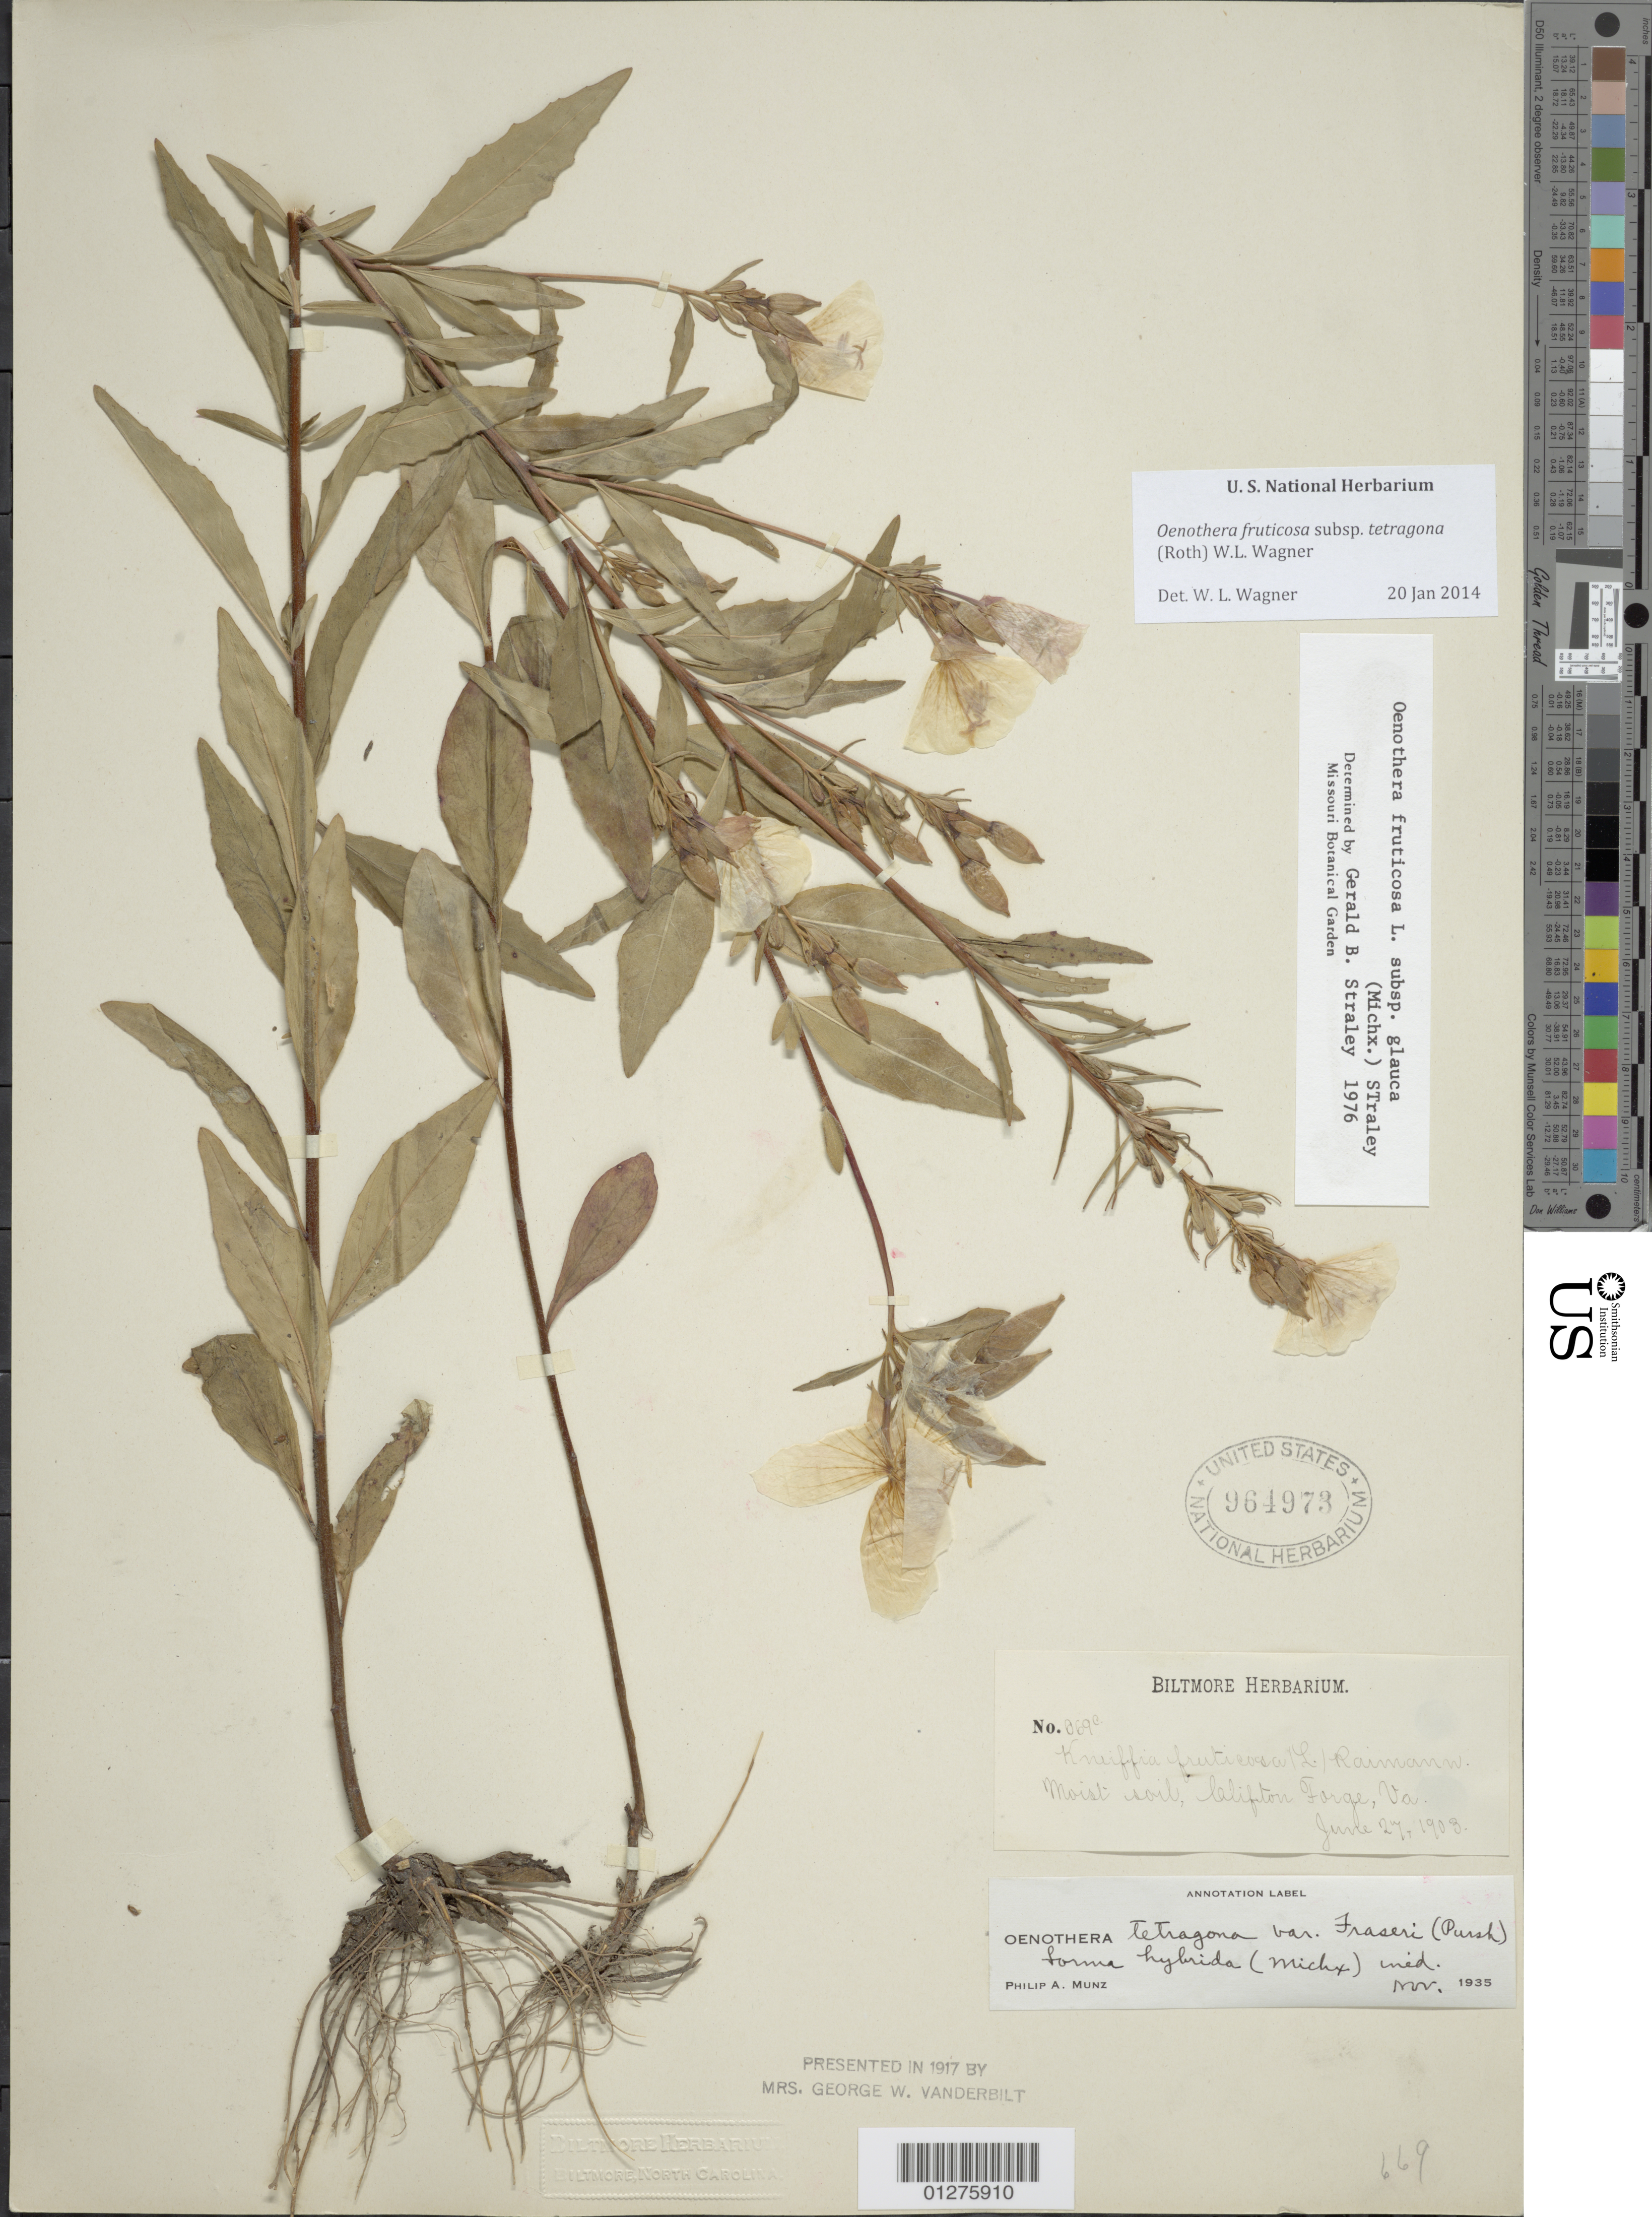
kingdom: Plantae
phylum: Tracheophyta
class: Magnoliopsida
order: Myrtales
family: Onagraceae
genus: Oenothera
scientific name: Oenothera fruticosa subsp. tetragona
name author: (Roth) W.L. Wagner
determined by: Wagner, W. L., (BOT), Smithsonian Institution - National Museum of Natural History (UNITED STATES)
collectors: ex herb. Biltmore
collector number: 869c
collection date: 1903-06-27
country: United States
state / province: Virginia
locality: Clifton Forge.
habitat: Moist soil.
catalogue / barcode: US 964973